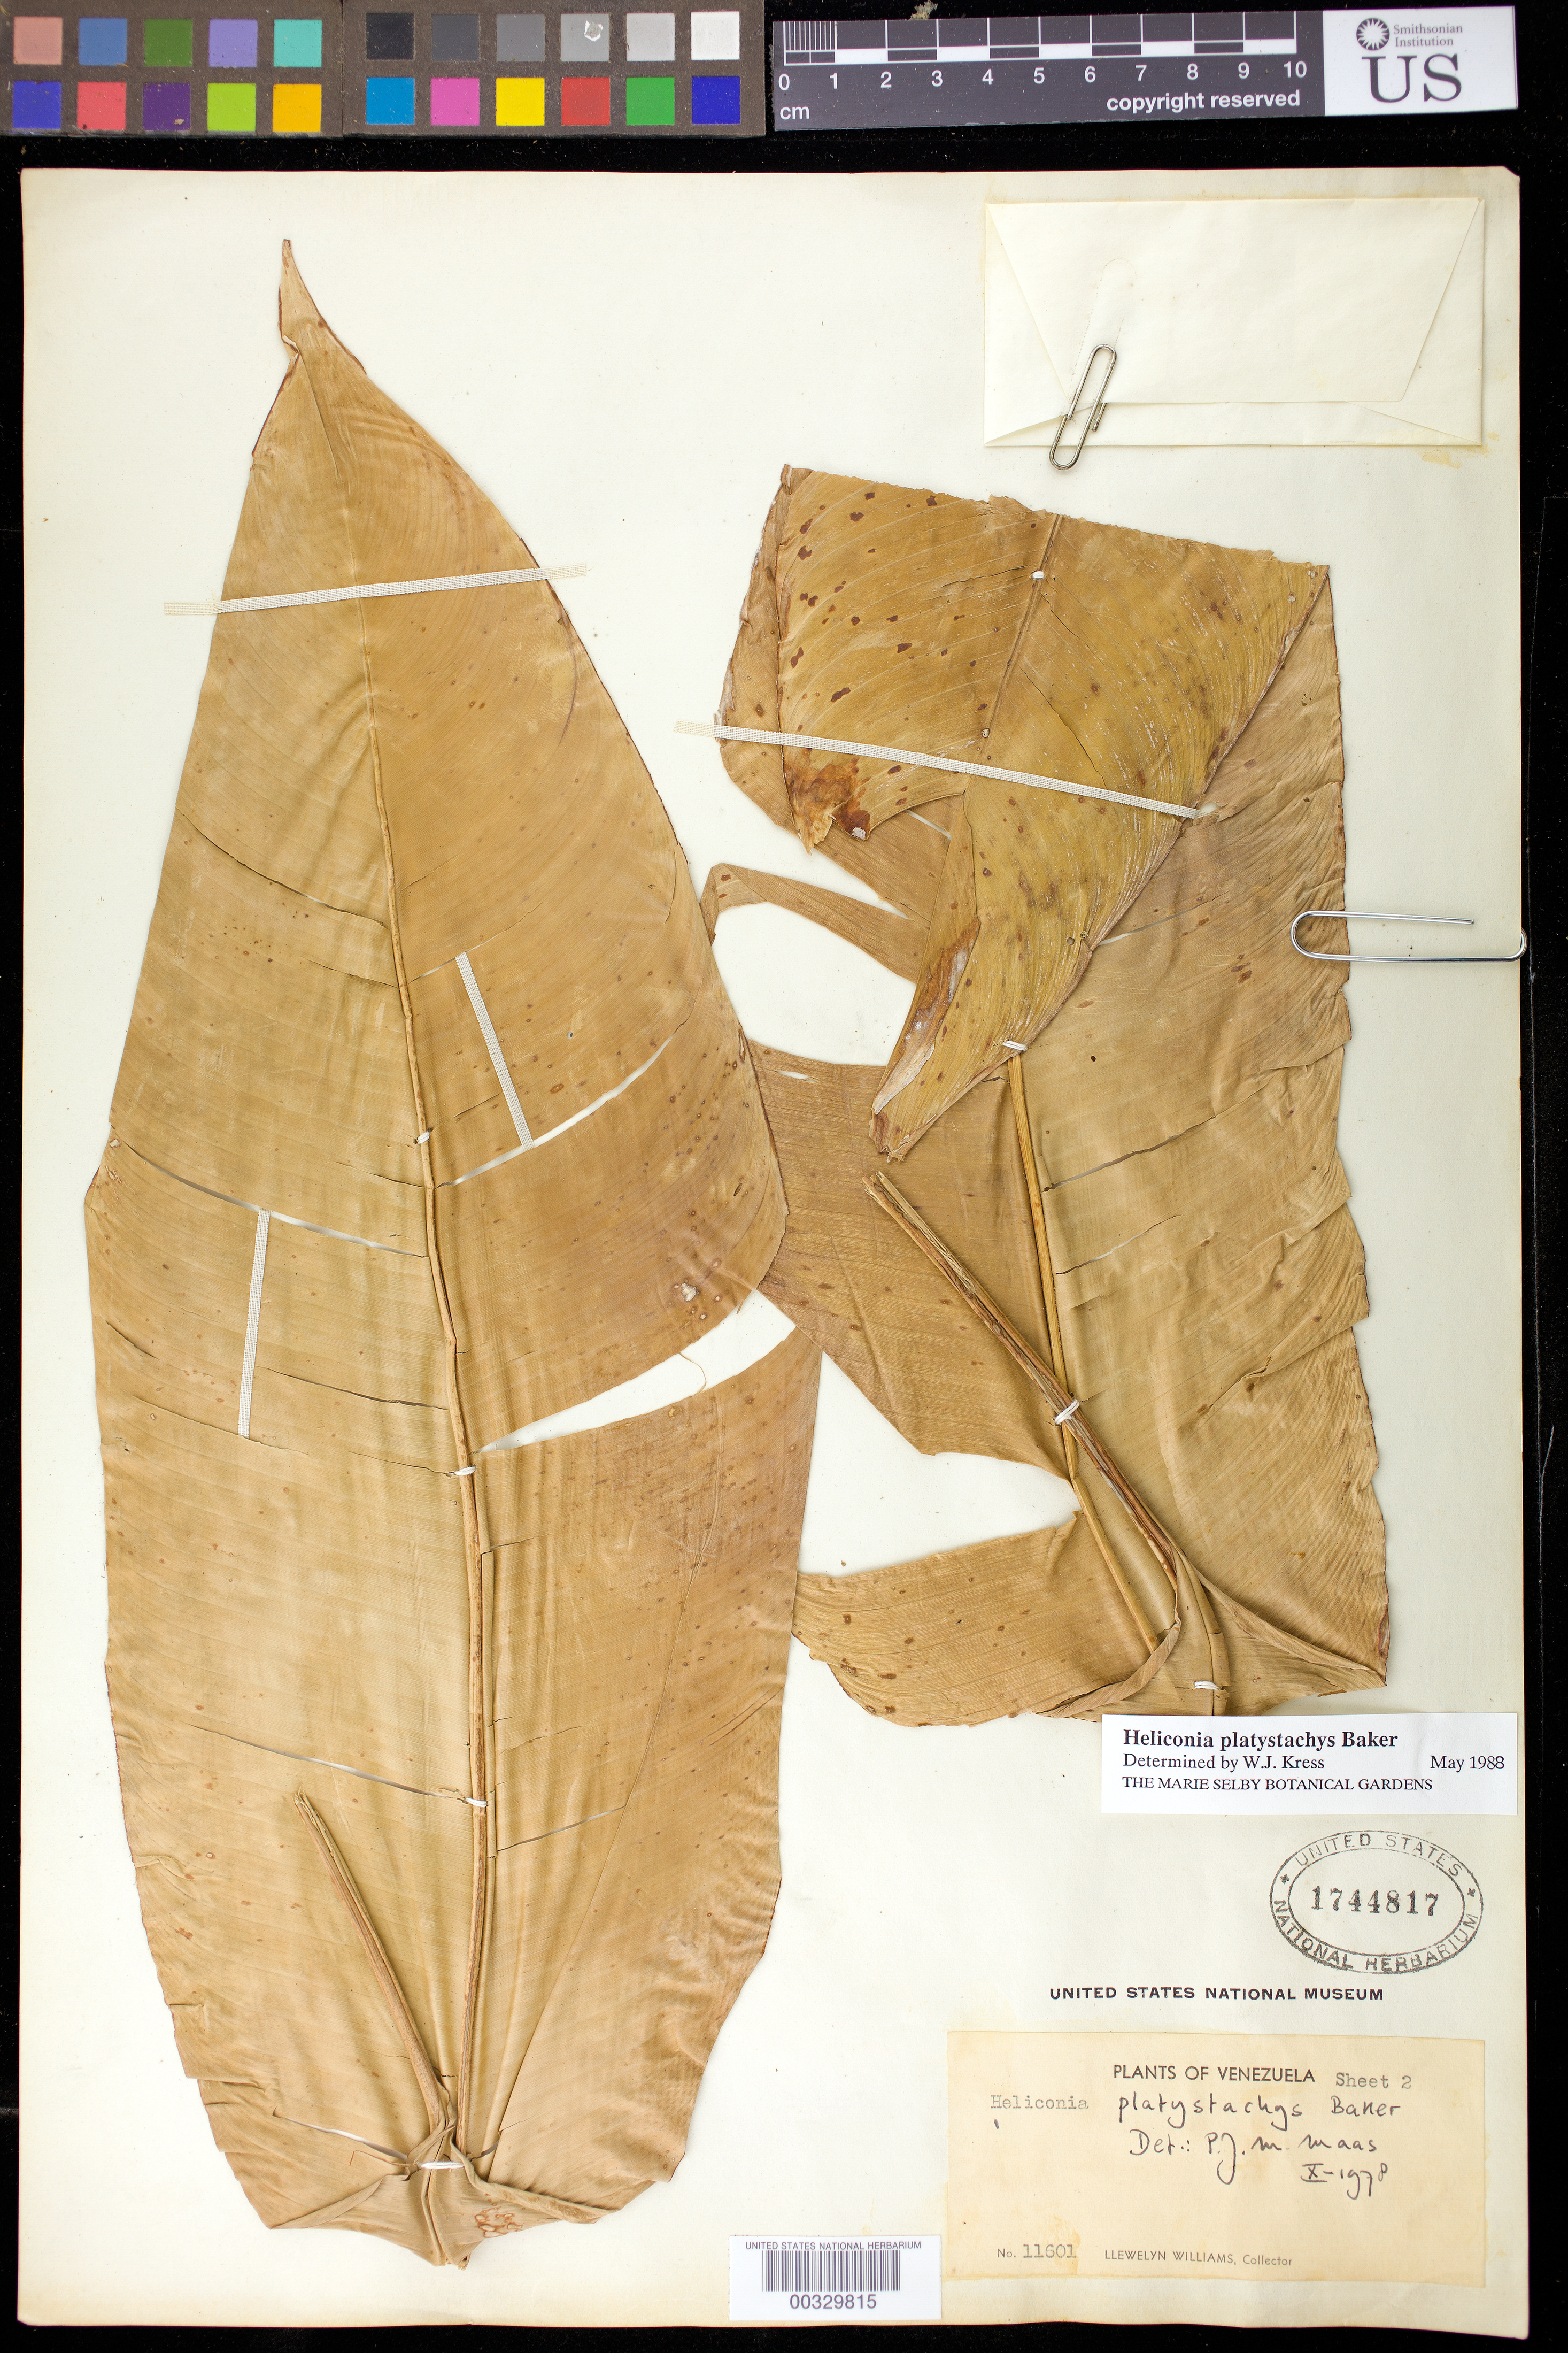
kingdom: Plantae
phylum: Tracheophyta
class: Liliopsida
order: Zingiberales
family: Heliconiaceae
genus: Heliconia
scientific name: Heliconia platystachys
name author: Baker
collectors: Ll. Williams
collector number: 11601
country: Venezuela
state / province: Mérida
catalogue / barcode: US 1744817